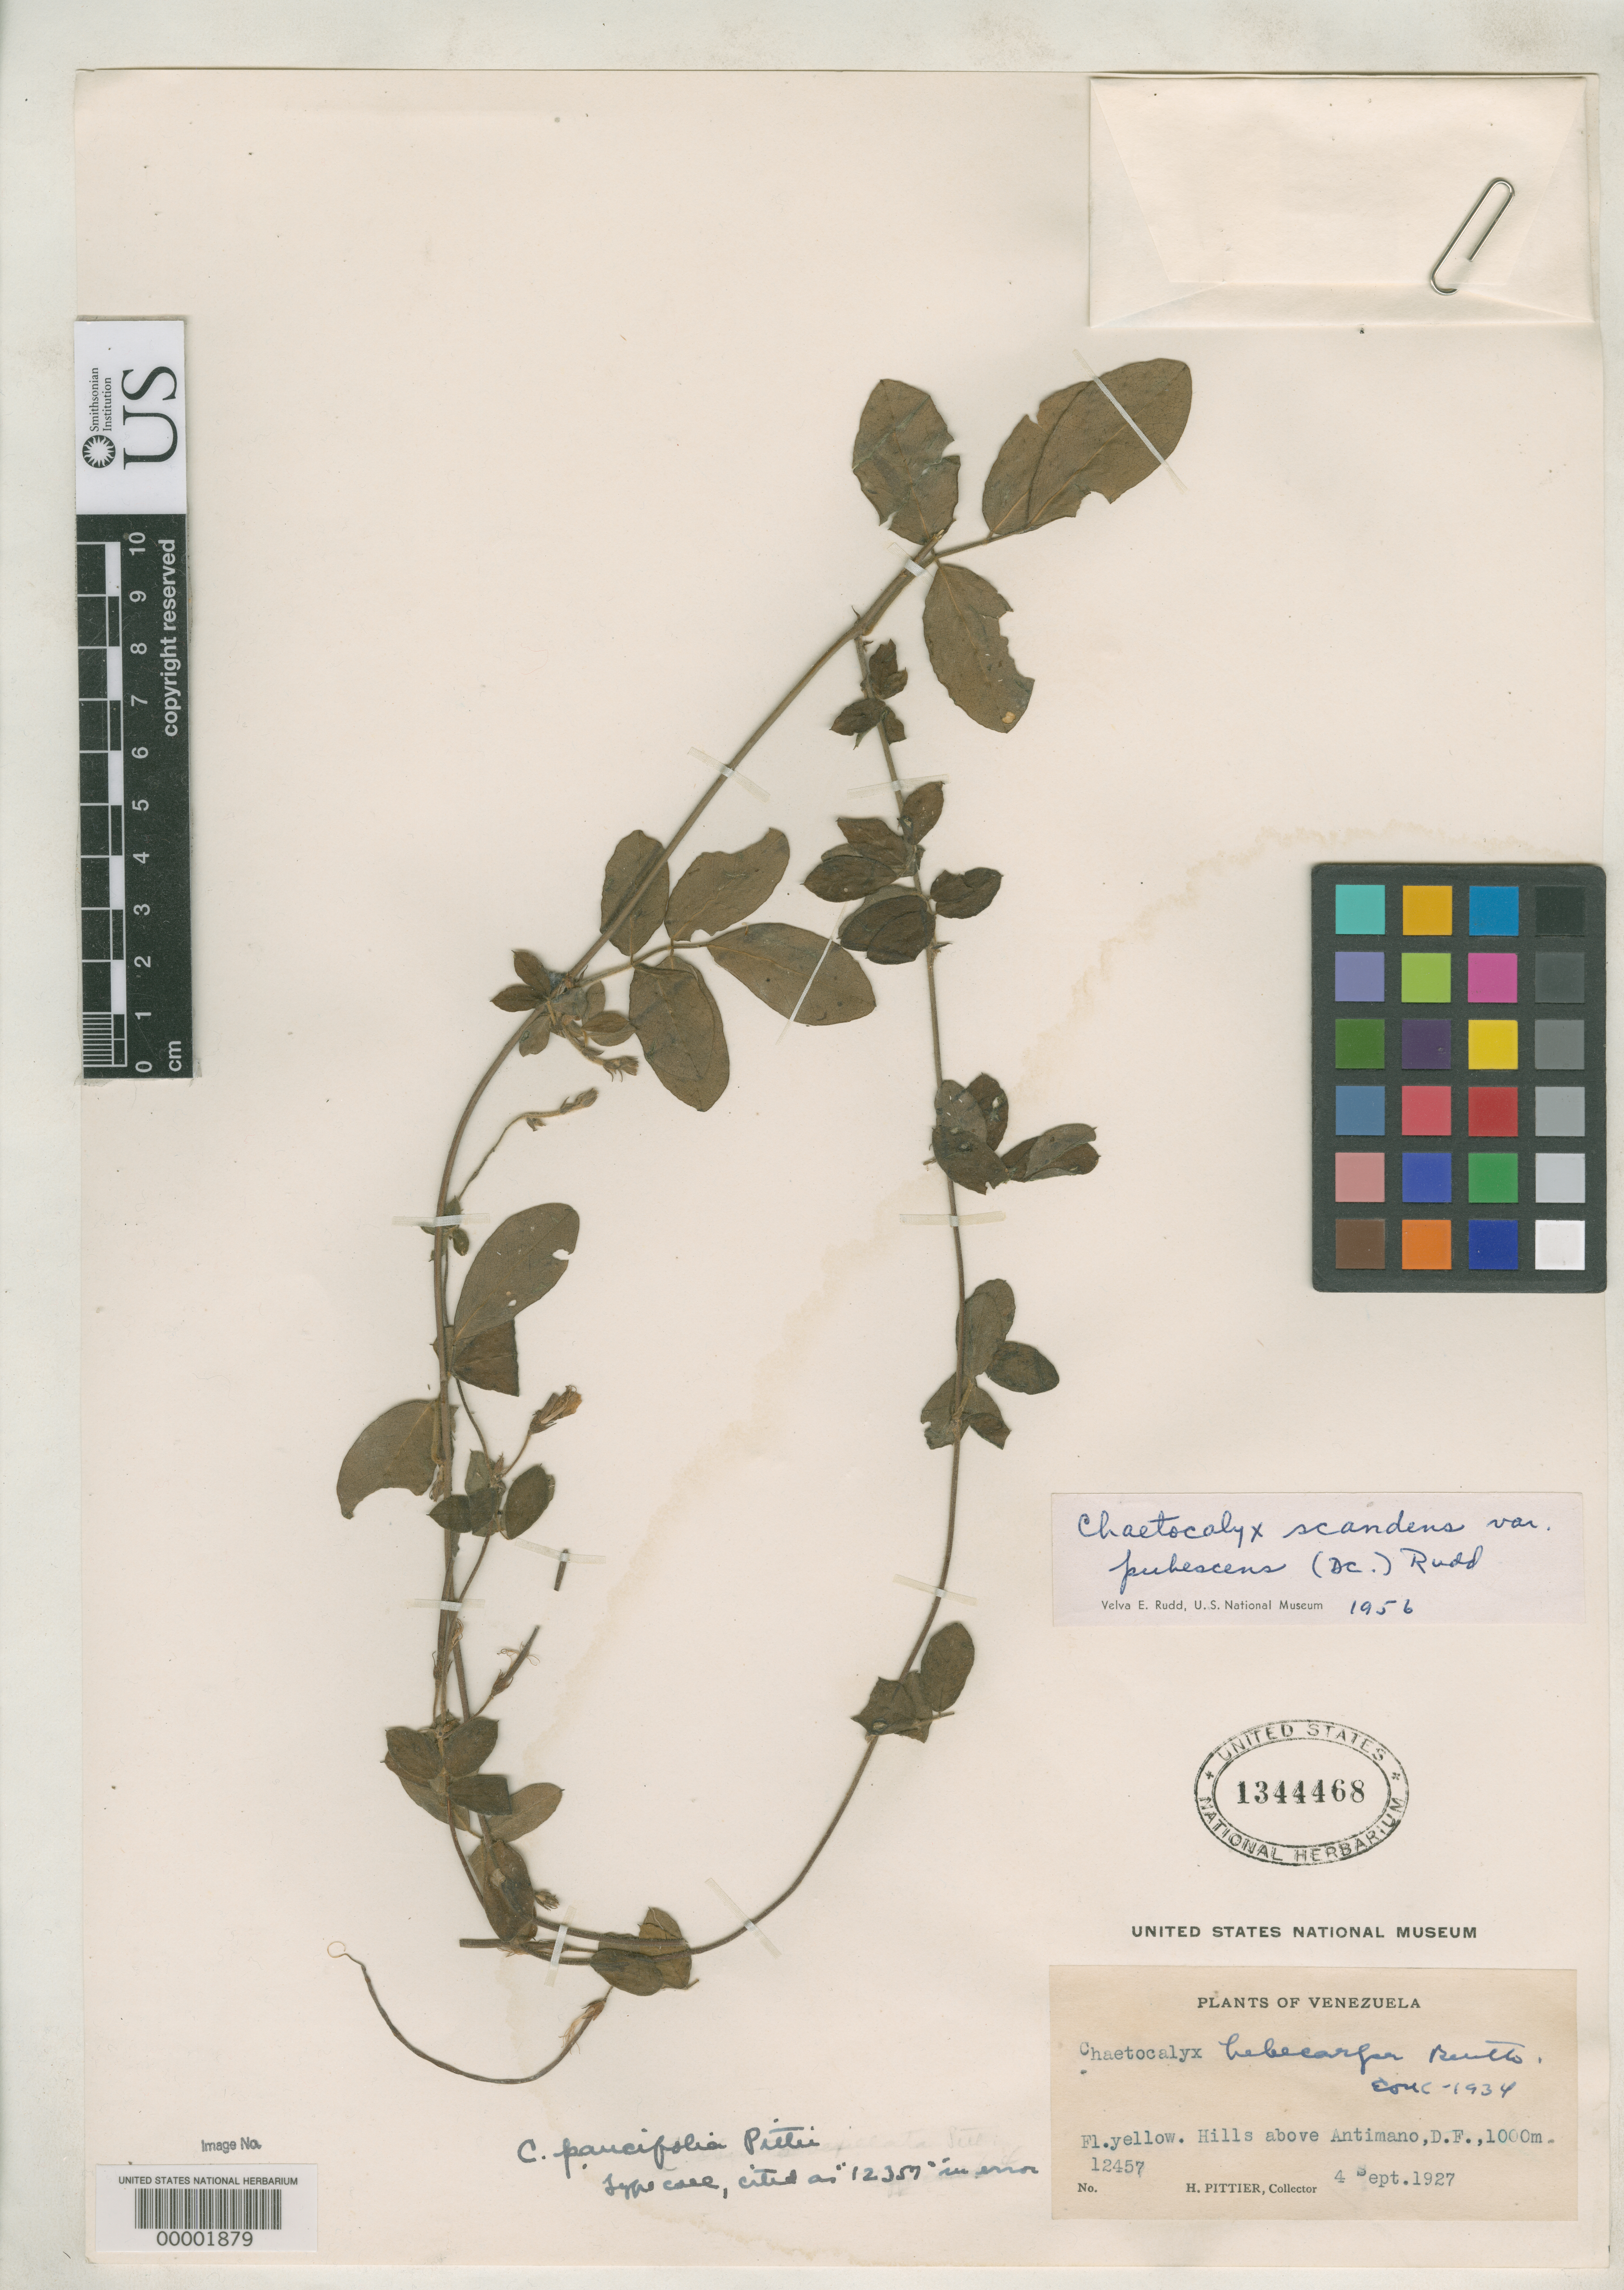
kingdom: Plantae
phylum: Tracheophyta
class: Magnoliopsida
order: Fabales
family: Fabaceae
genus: Chaetocalyx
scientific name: Chaetocalyx paucifolia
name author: Pittier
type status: Type Collection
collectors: H. F. Pittier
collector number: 12457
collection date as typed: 04 Sep 1927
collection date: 1927-09-04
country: Venezuela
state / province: Distrito Federal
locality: Hills above Antimano.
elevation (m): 1000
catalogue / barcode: US 134468